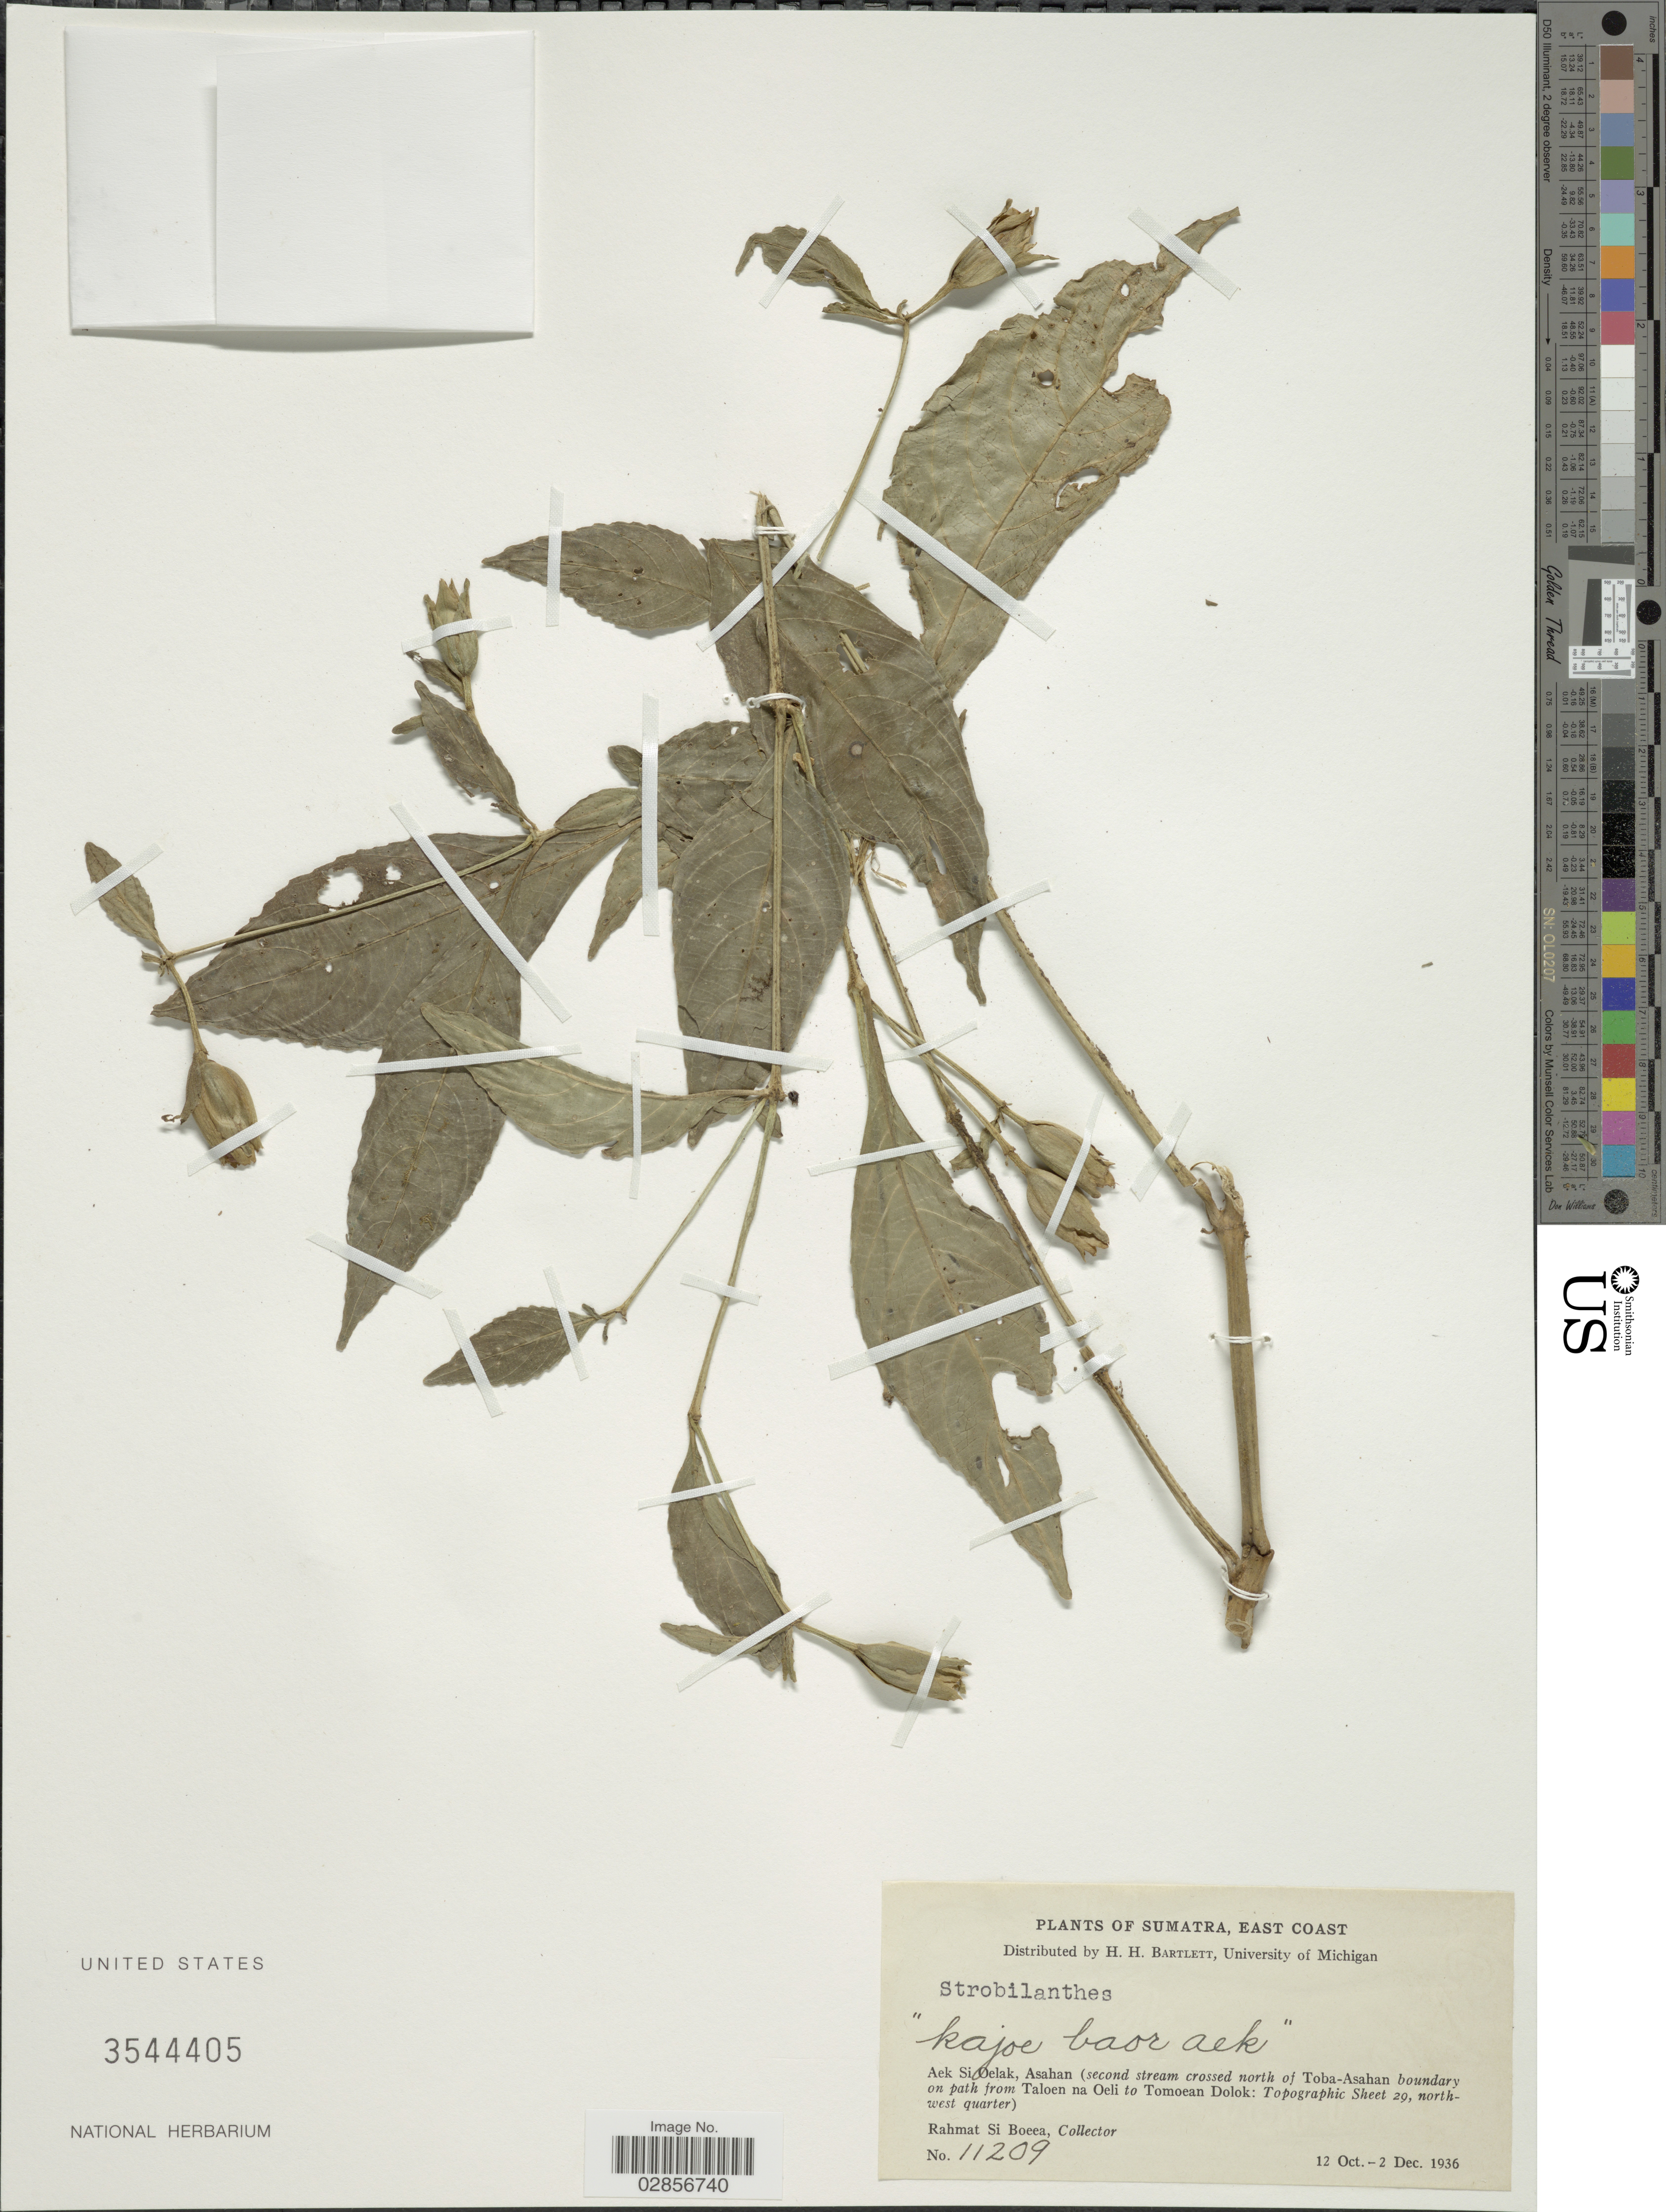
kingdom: Plantae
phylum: Tracheophyta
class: Magnoliopsida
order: Lamiales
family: Acanthaceae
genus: Strobilanthes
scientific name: Strobilanthes sp.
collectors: Rahmat Si Boeea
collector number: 11209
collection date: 1936-10-12/1936-12-02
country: Indonesia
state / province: Sumatra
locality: East Coast. Aek Si Oelak, Asahan (second stream crossed north of Toba-Asahan boundary on path from Taloen na Oeli to Tomocan Dolok: Topographic Sheet 29, north-west quarter).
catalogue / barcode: US 3544405